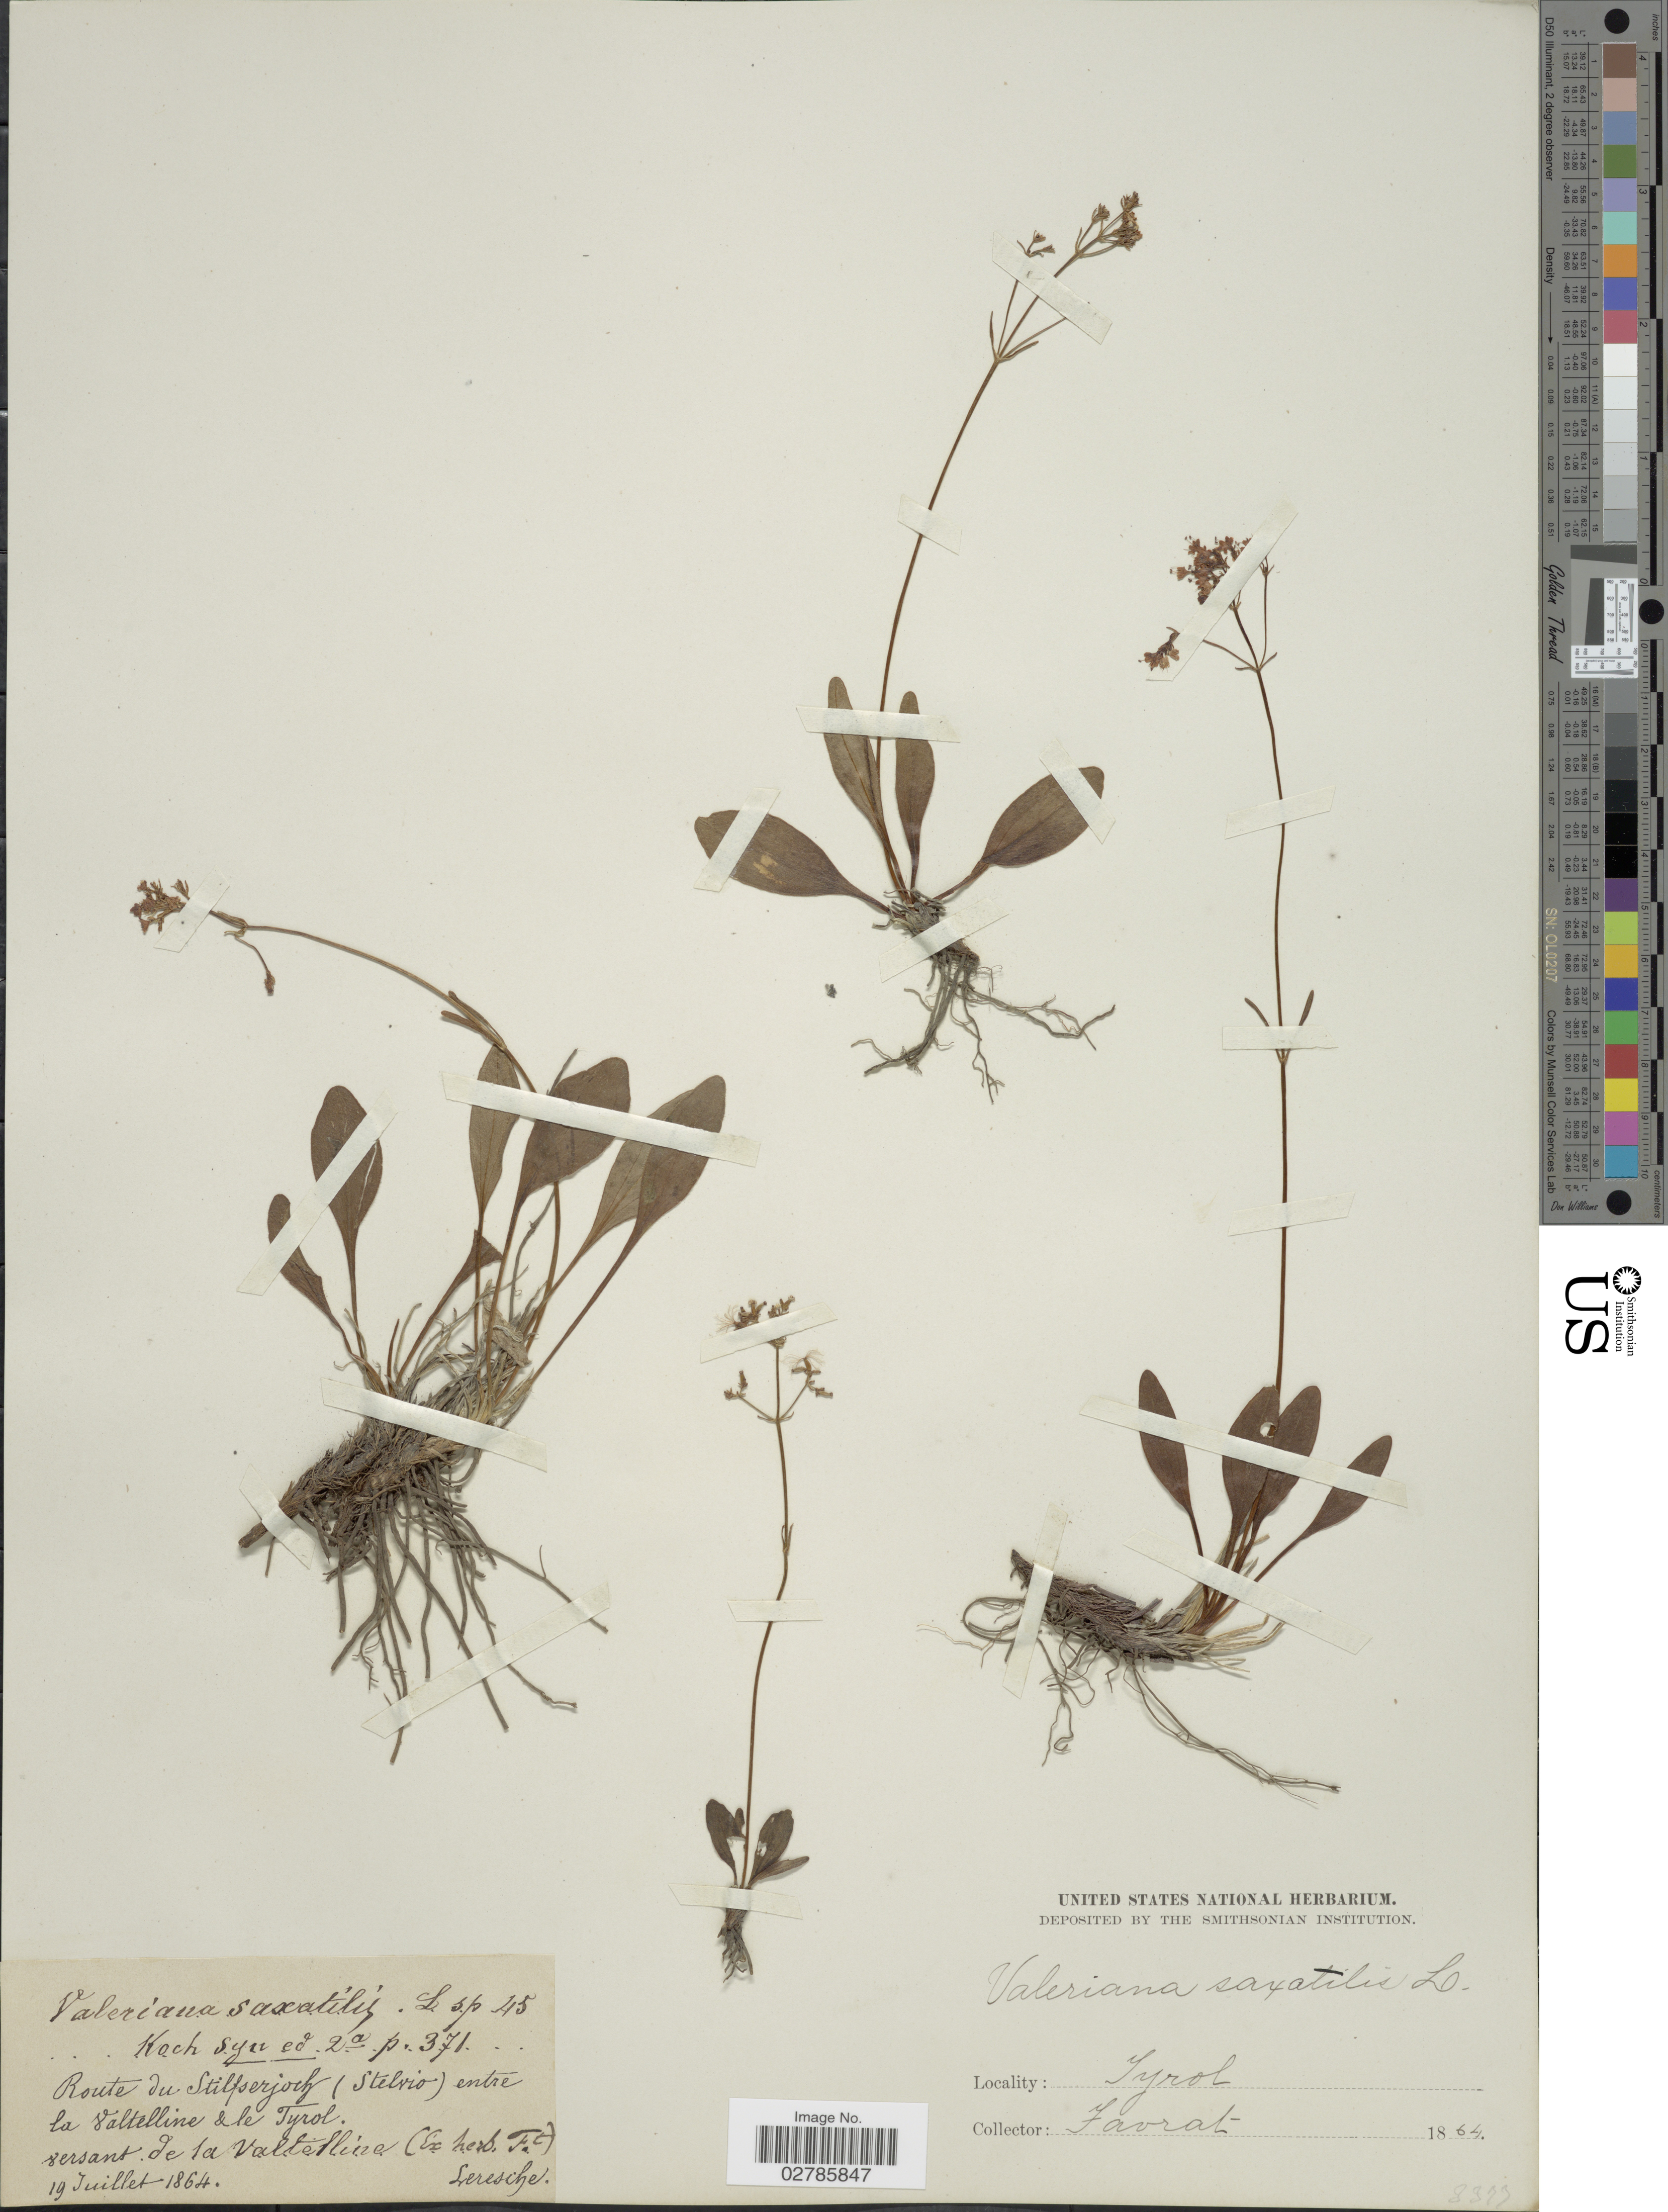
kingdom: Plantae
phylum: Tracheophyta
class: Magnoliopsida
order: Dipsacales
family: Caprifoliaceae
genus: Valeriana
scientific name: Valeriana saxatilis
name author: L.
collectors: Leresche, --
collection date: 1864-07-19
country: Italy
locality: Tyrol. Route du Stilfserjoch (Stelvio) entre la Valtelline & le Tyrol. Versant de la Valtelline.